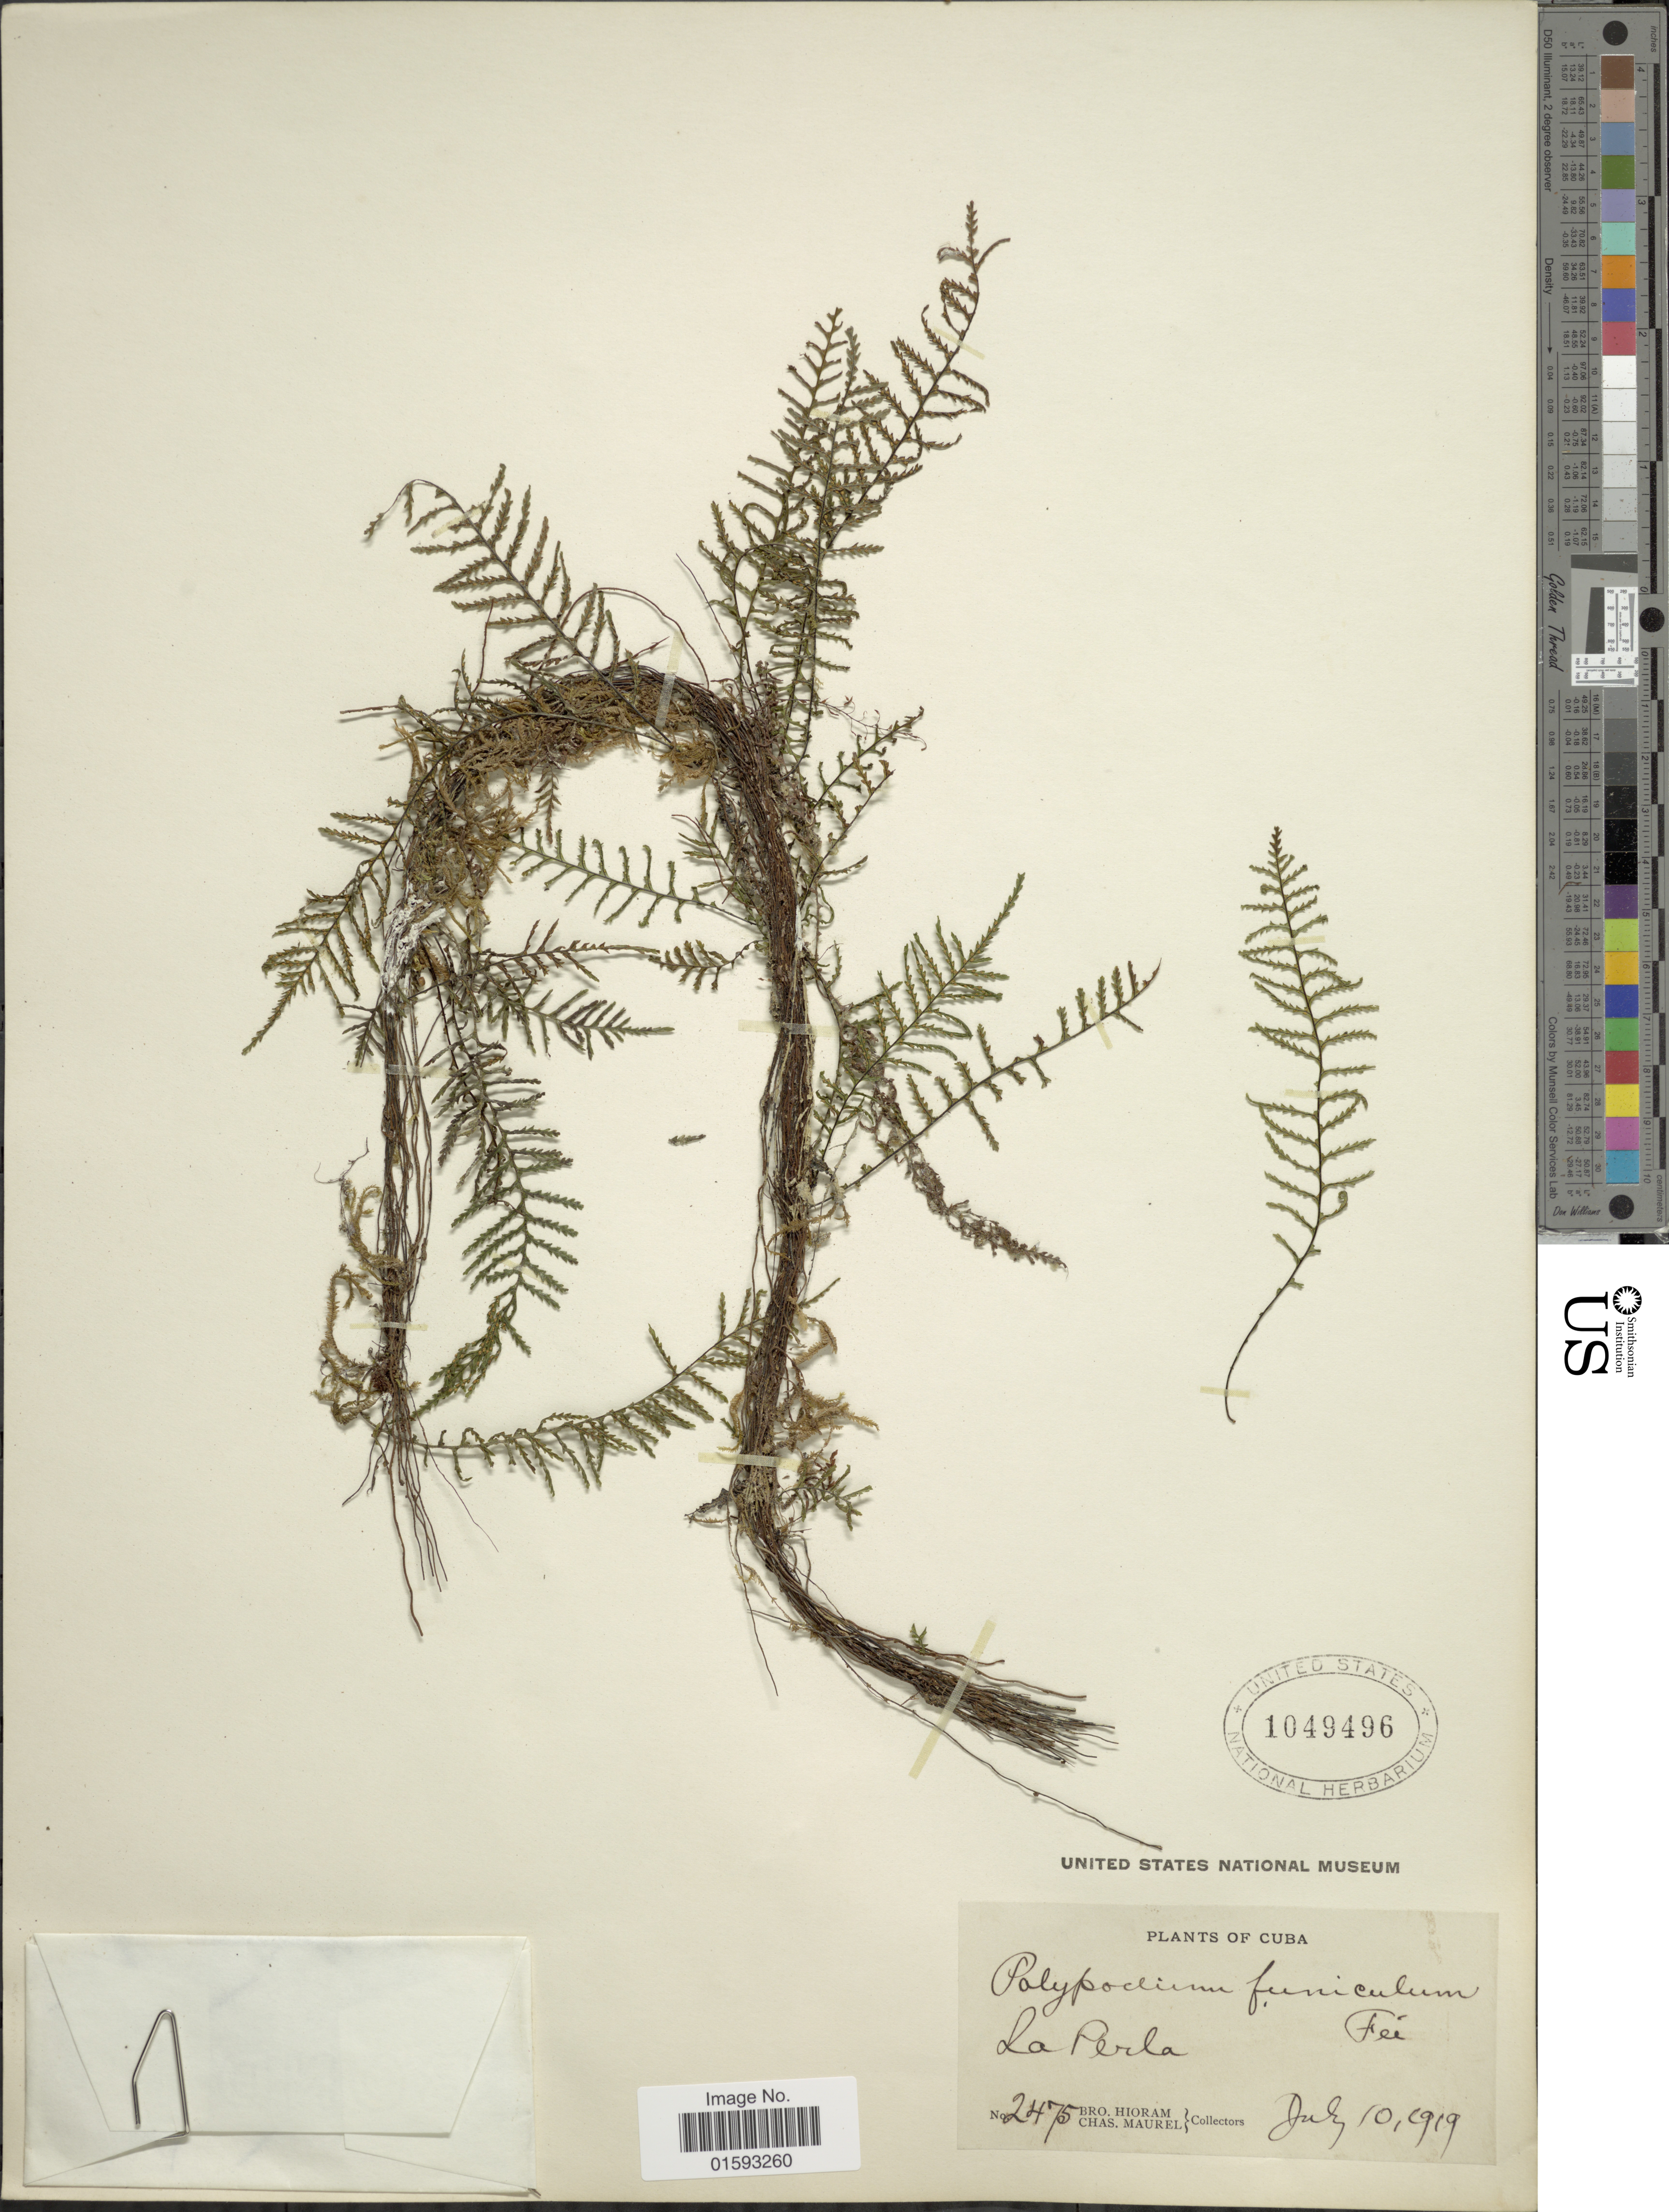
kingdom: Plantae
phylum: Tracheophyta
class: Polypodiopsida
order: Polypodiales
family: Polypodiaceae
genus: Pecluma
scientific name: Pecluma funicula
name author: (Fée) M.G. Price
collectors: Bro. Hioram & C. Maurel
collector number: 2475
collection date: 1919-07-10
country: Cuba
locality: La Perla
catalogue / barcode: US 1049496